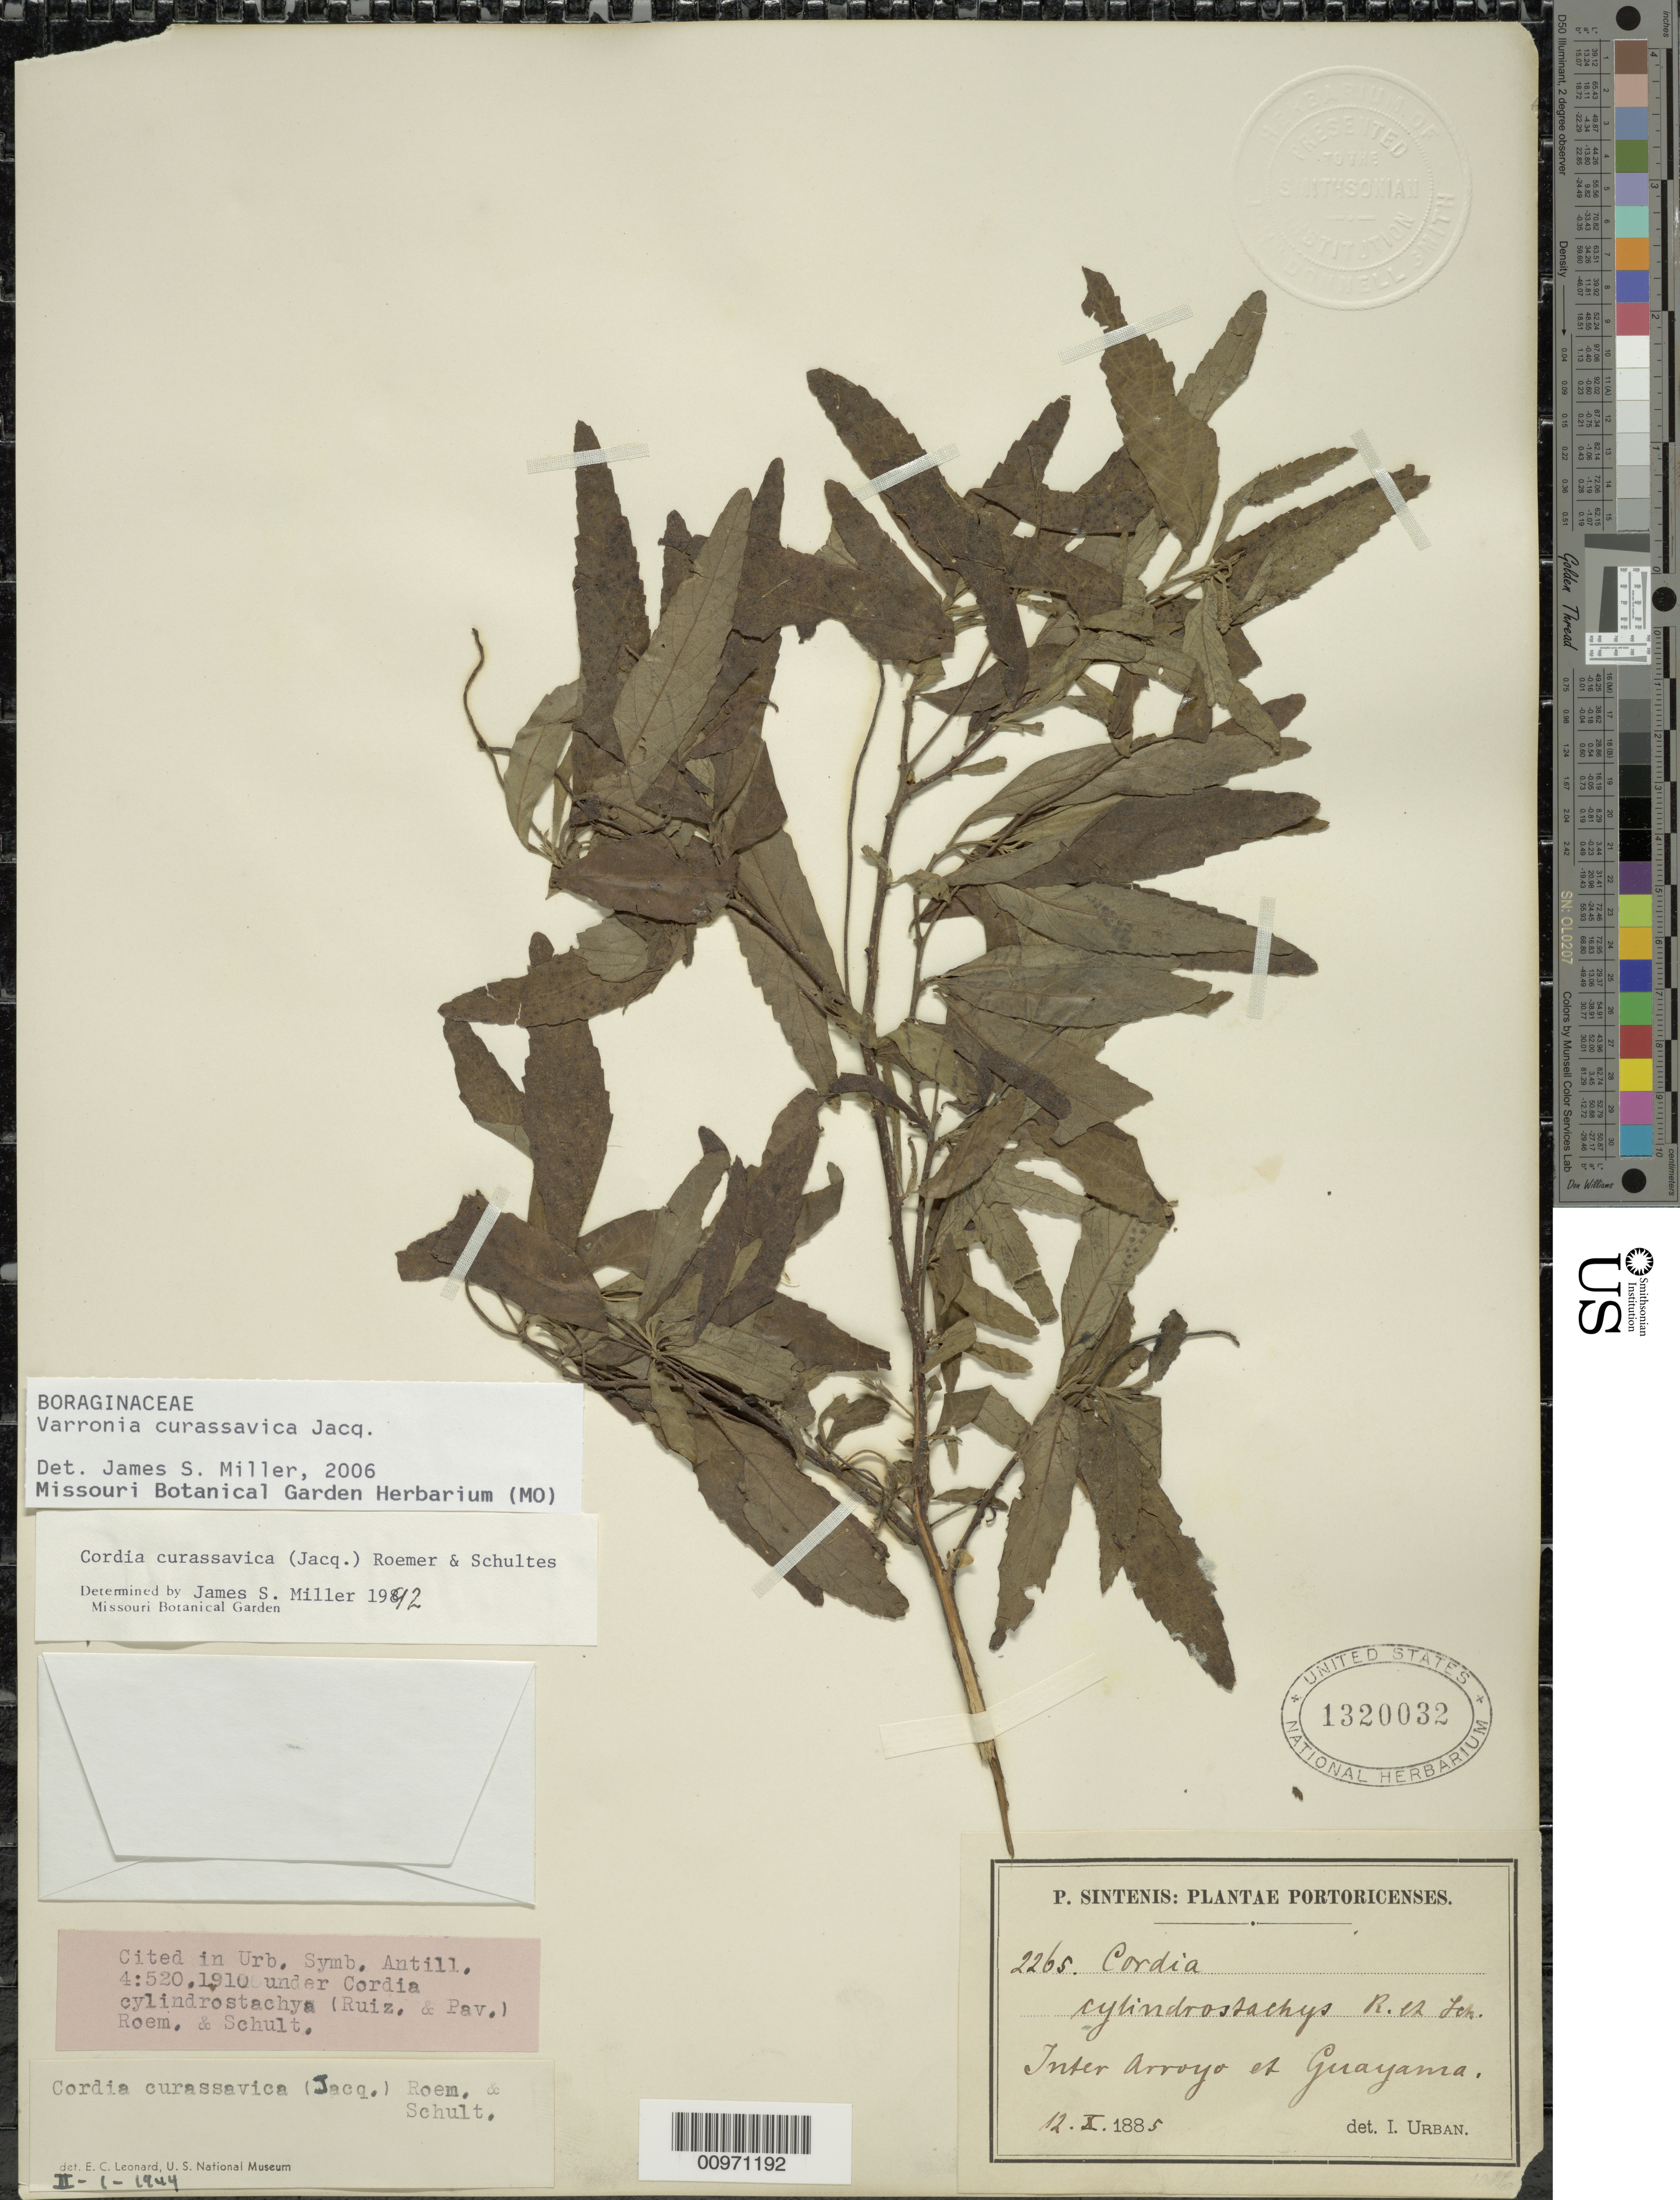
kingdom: Plantae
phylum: Tracheophyta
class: Magnoliopsida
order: Boraginales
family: Cordiaceae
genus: Varronia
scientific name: Varronia curassavica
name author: Jacq.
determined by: Miller, James S., (MO), Missouri Botanical Garden (UNITED STATES)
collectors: P. Sintenis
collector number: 2265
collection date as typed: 12 Oct 1885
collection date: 1885-10-12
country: Puerto Rico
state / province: Guayama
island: Puerto Rico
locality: Inter Arroyo et Guayama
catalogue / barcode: US 1320032